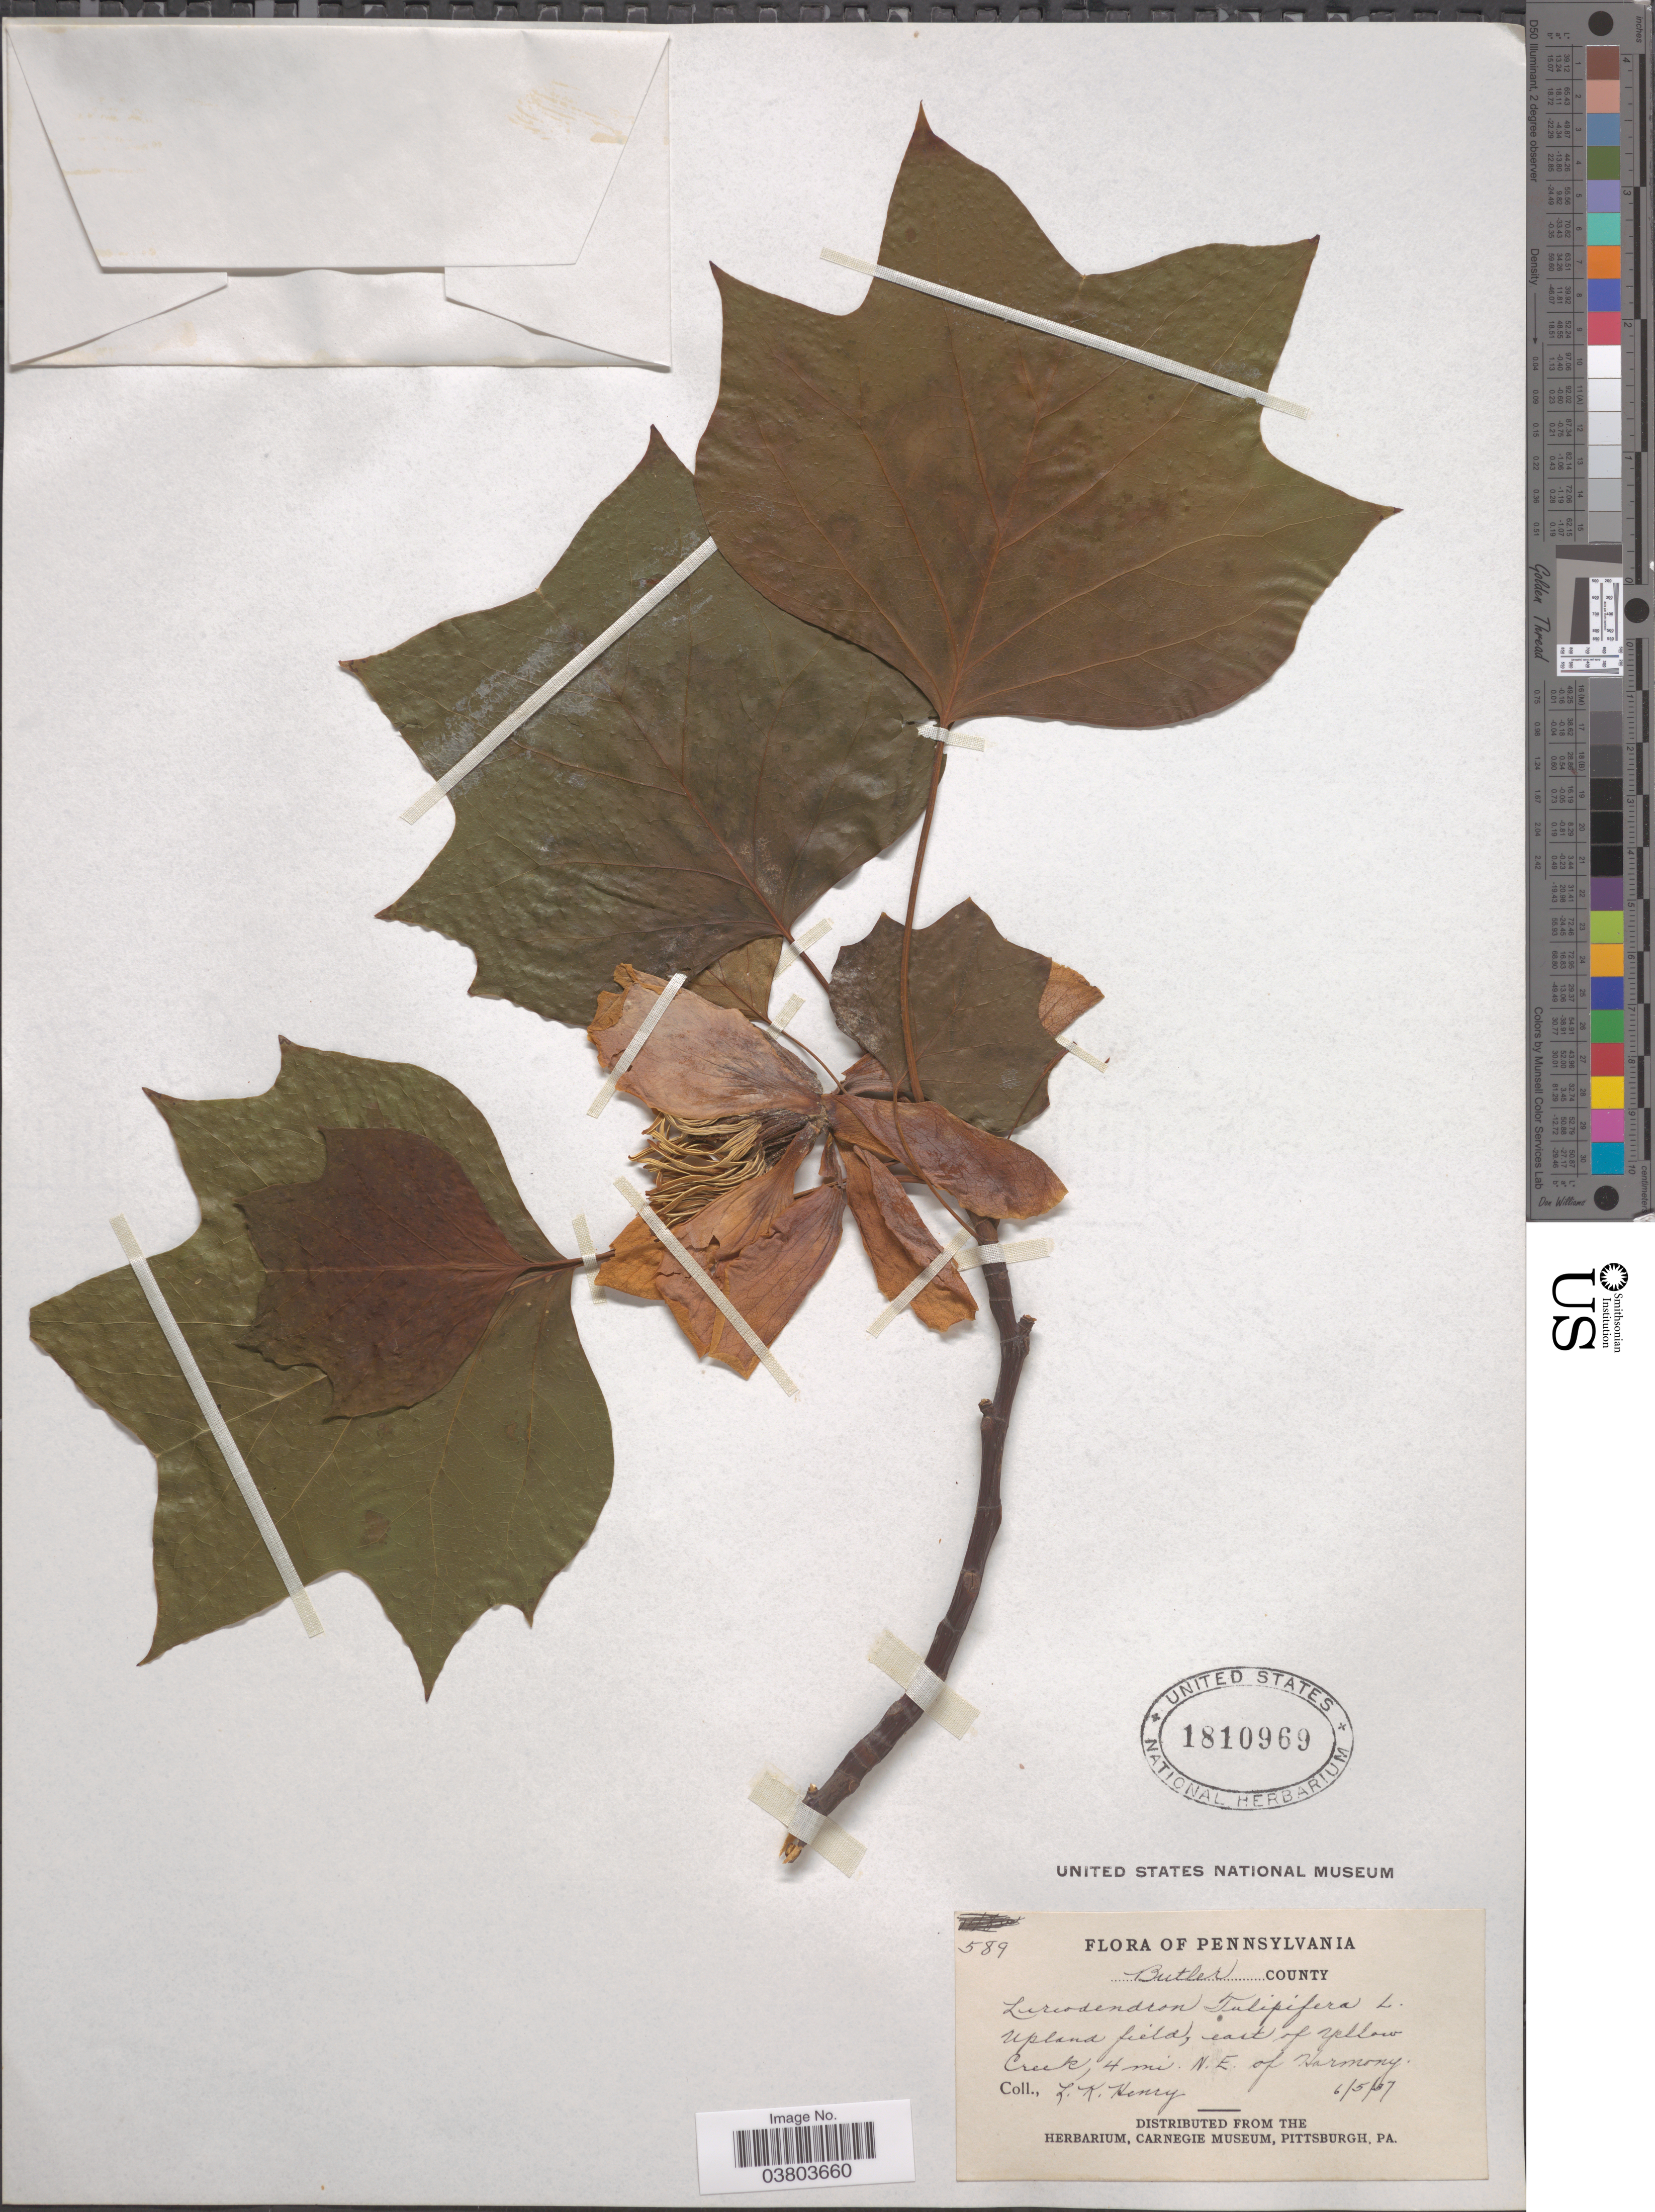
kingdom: Plantae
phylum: Tracheophyta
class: Magnoliopsida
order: Magnoliales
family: Magnoliaceae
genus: Liriodendron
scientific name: Liriodendron tulipifera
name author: L.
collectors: L. K. Henry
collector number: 589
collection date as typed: Transcribed d/m/y: 5/6/37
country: United States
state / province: Pennsylvania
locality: Butler County. Upland field, east of Yellow Creek, 4 mi. N. E. of Harmony.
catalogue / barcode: US 1810969